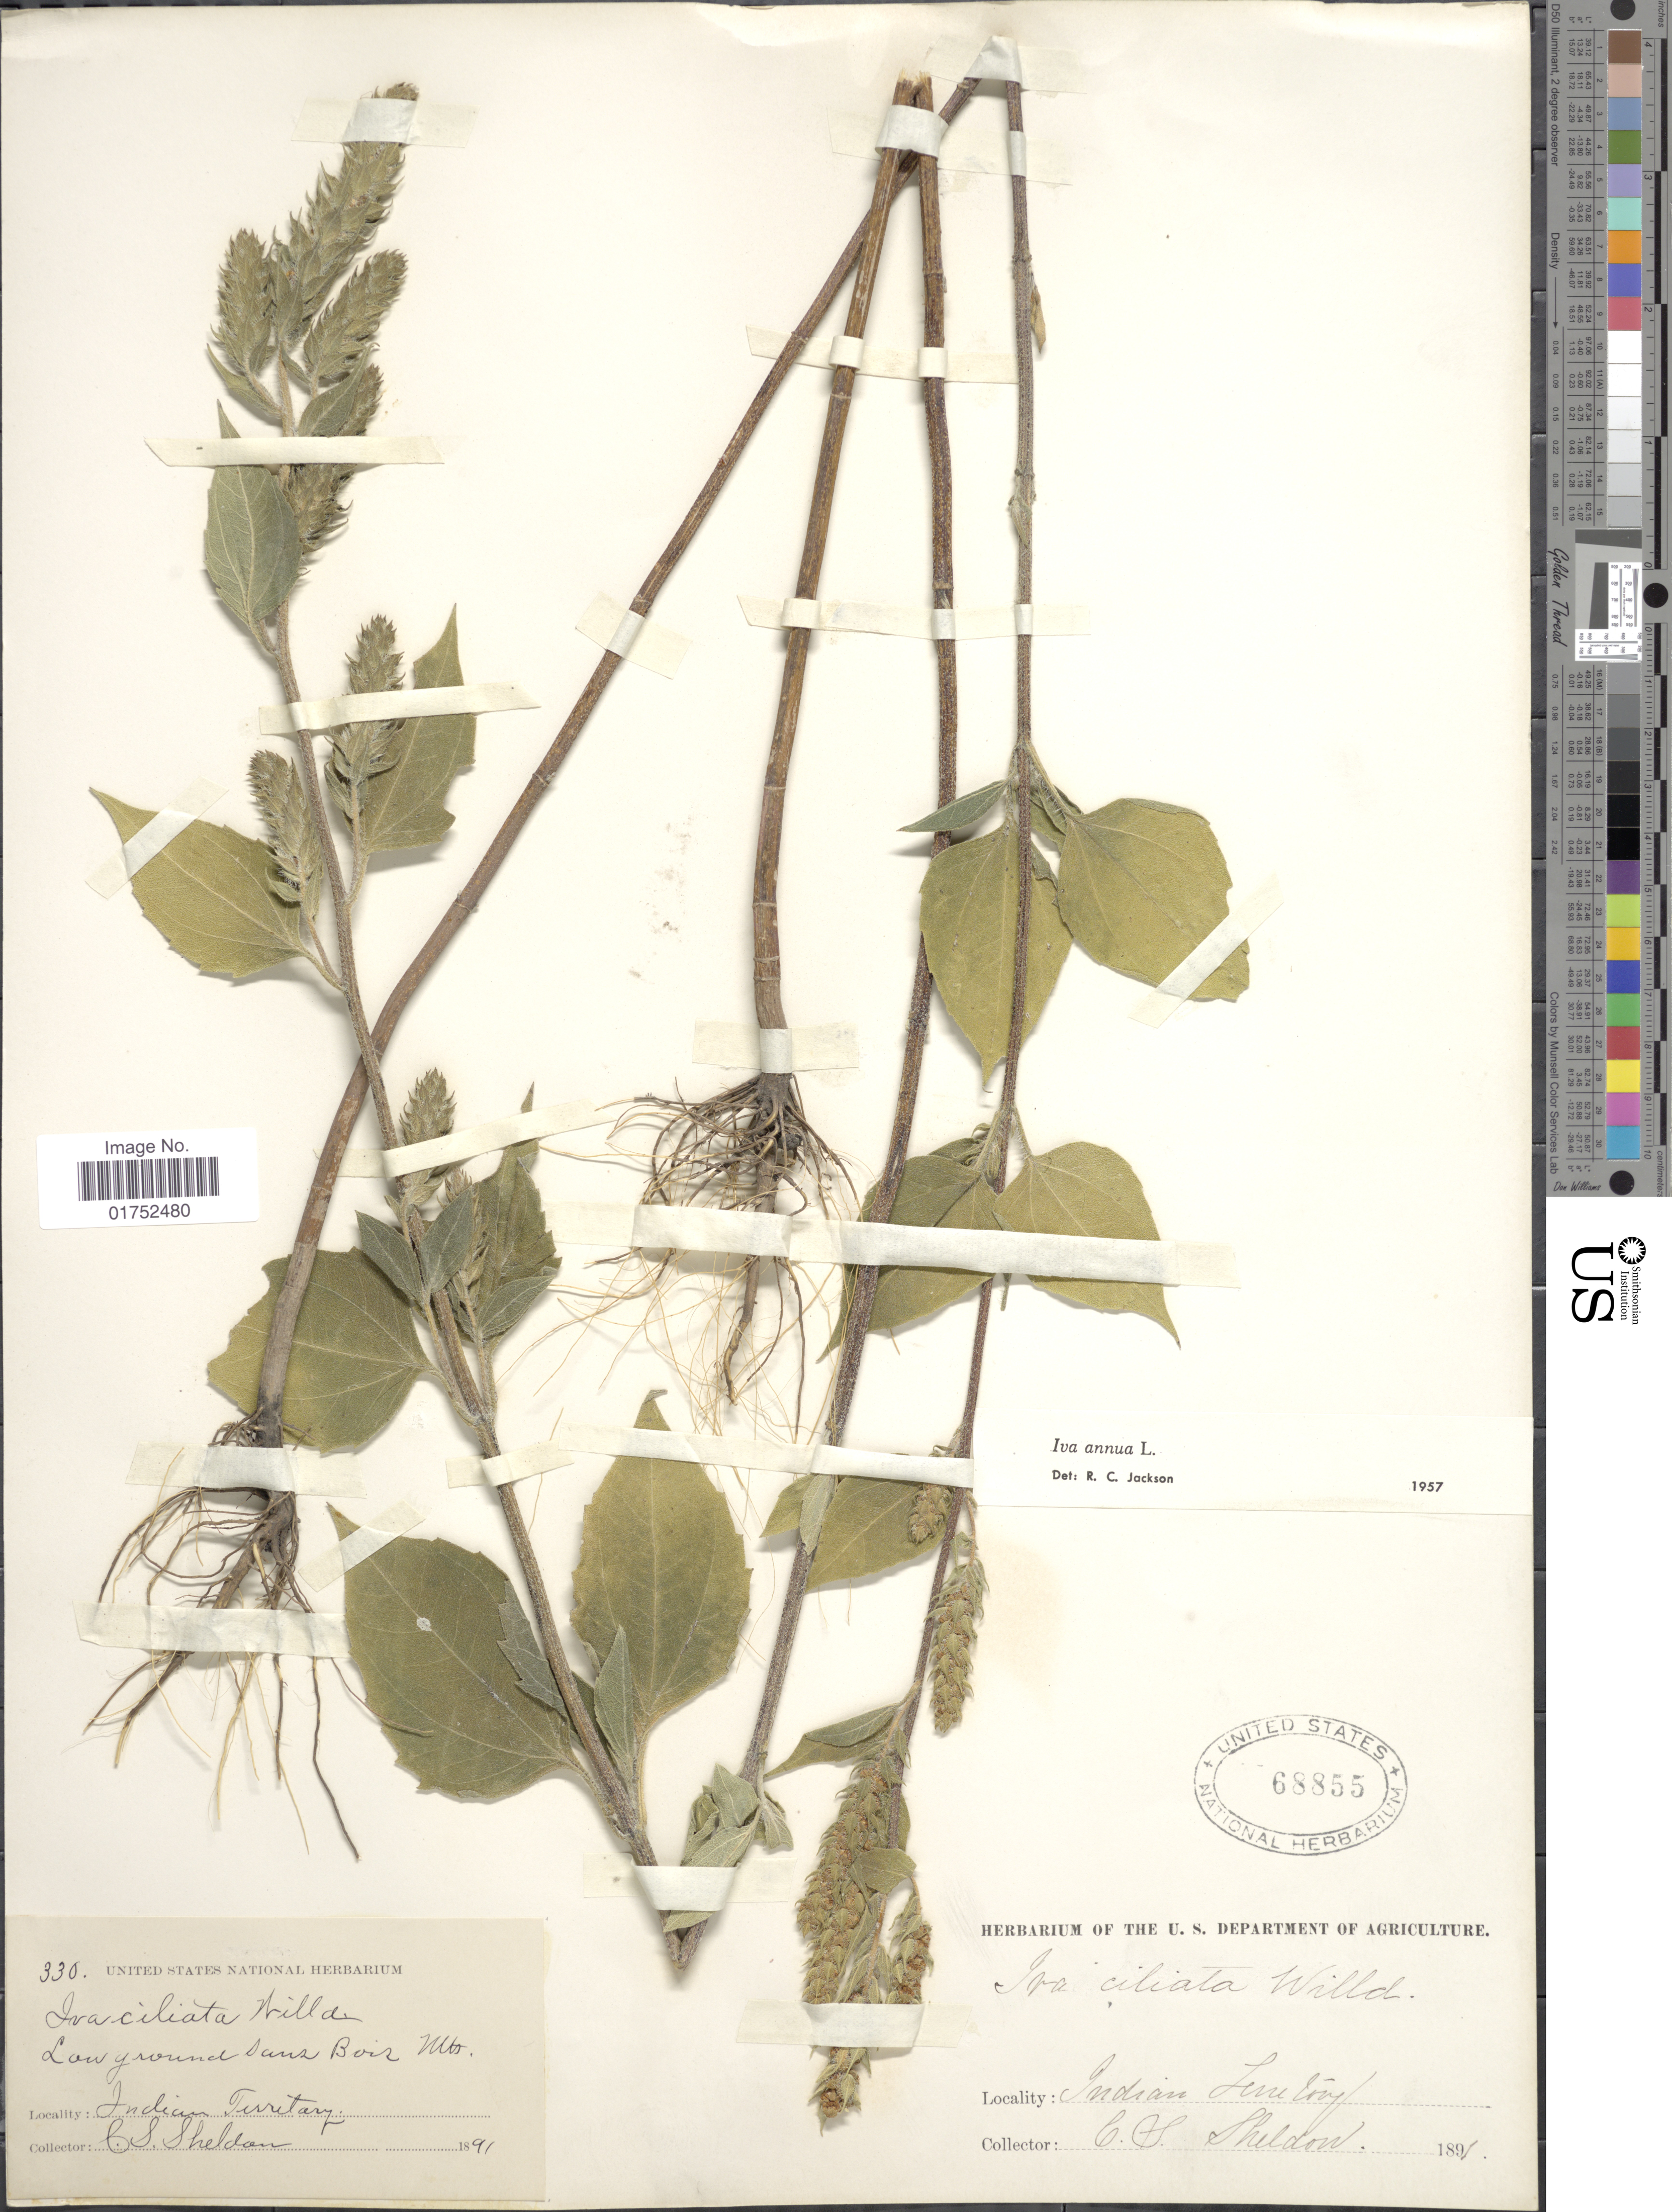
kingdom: Plantae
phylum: Tracheophyta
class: Magnoliopsida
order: Asterales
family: Asteraceae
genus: Iva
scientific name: Iva annua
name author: L.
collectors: C. S. Sheldon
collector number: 330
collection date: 1891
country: United States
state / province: Oklahoma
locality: Sans Bois Mts. Indian Territory.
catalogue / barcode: US 68855